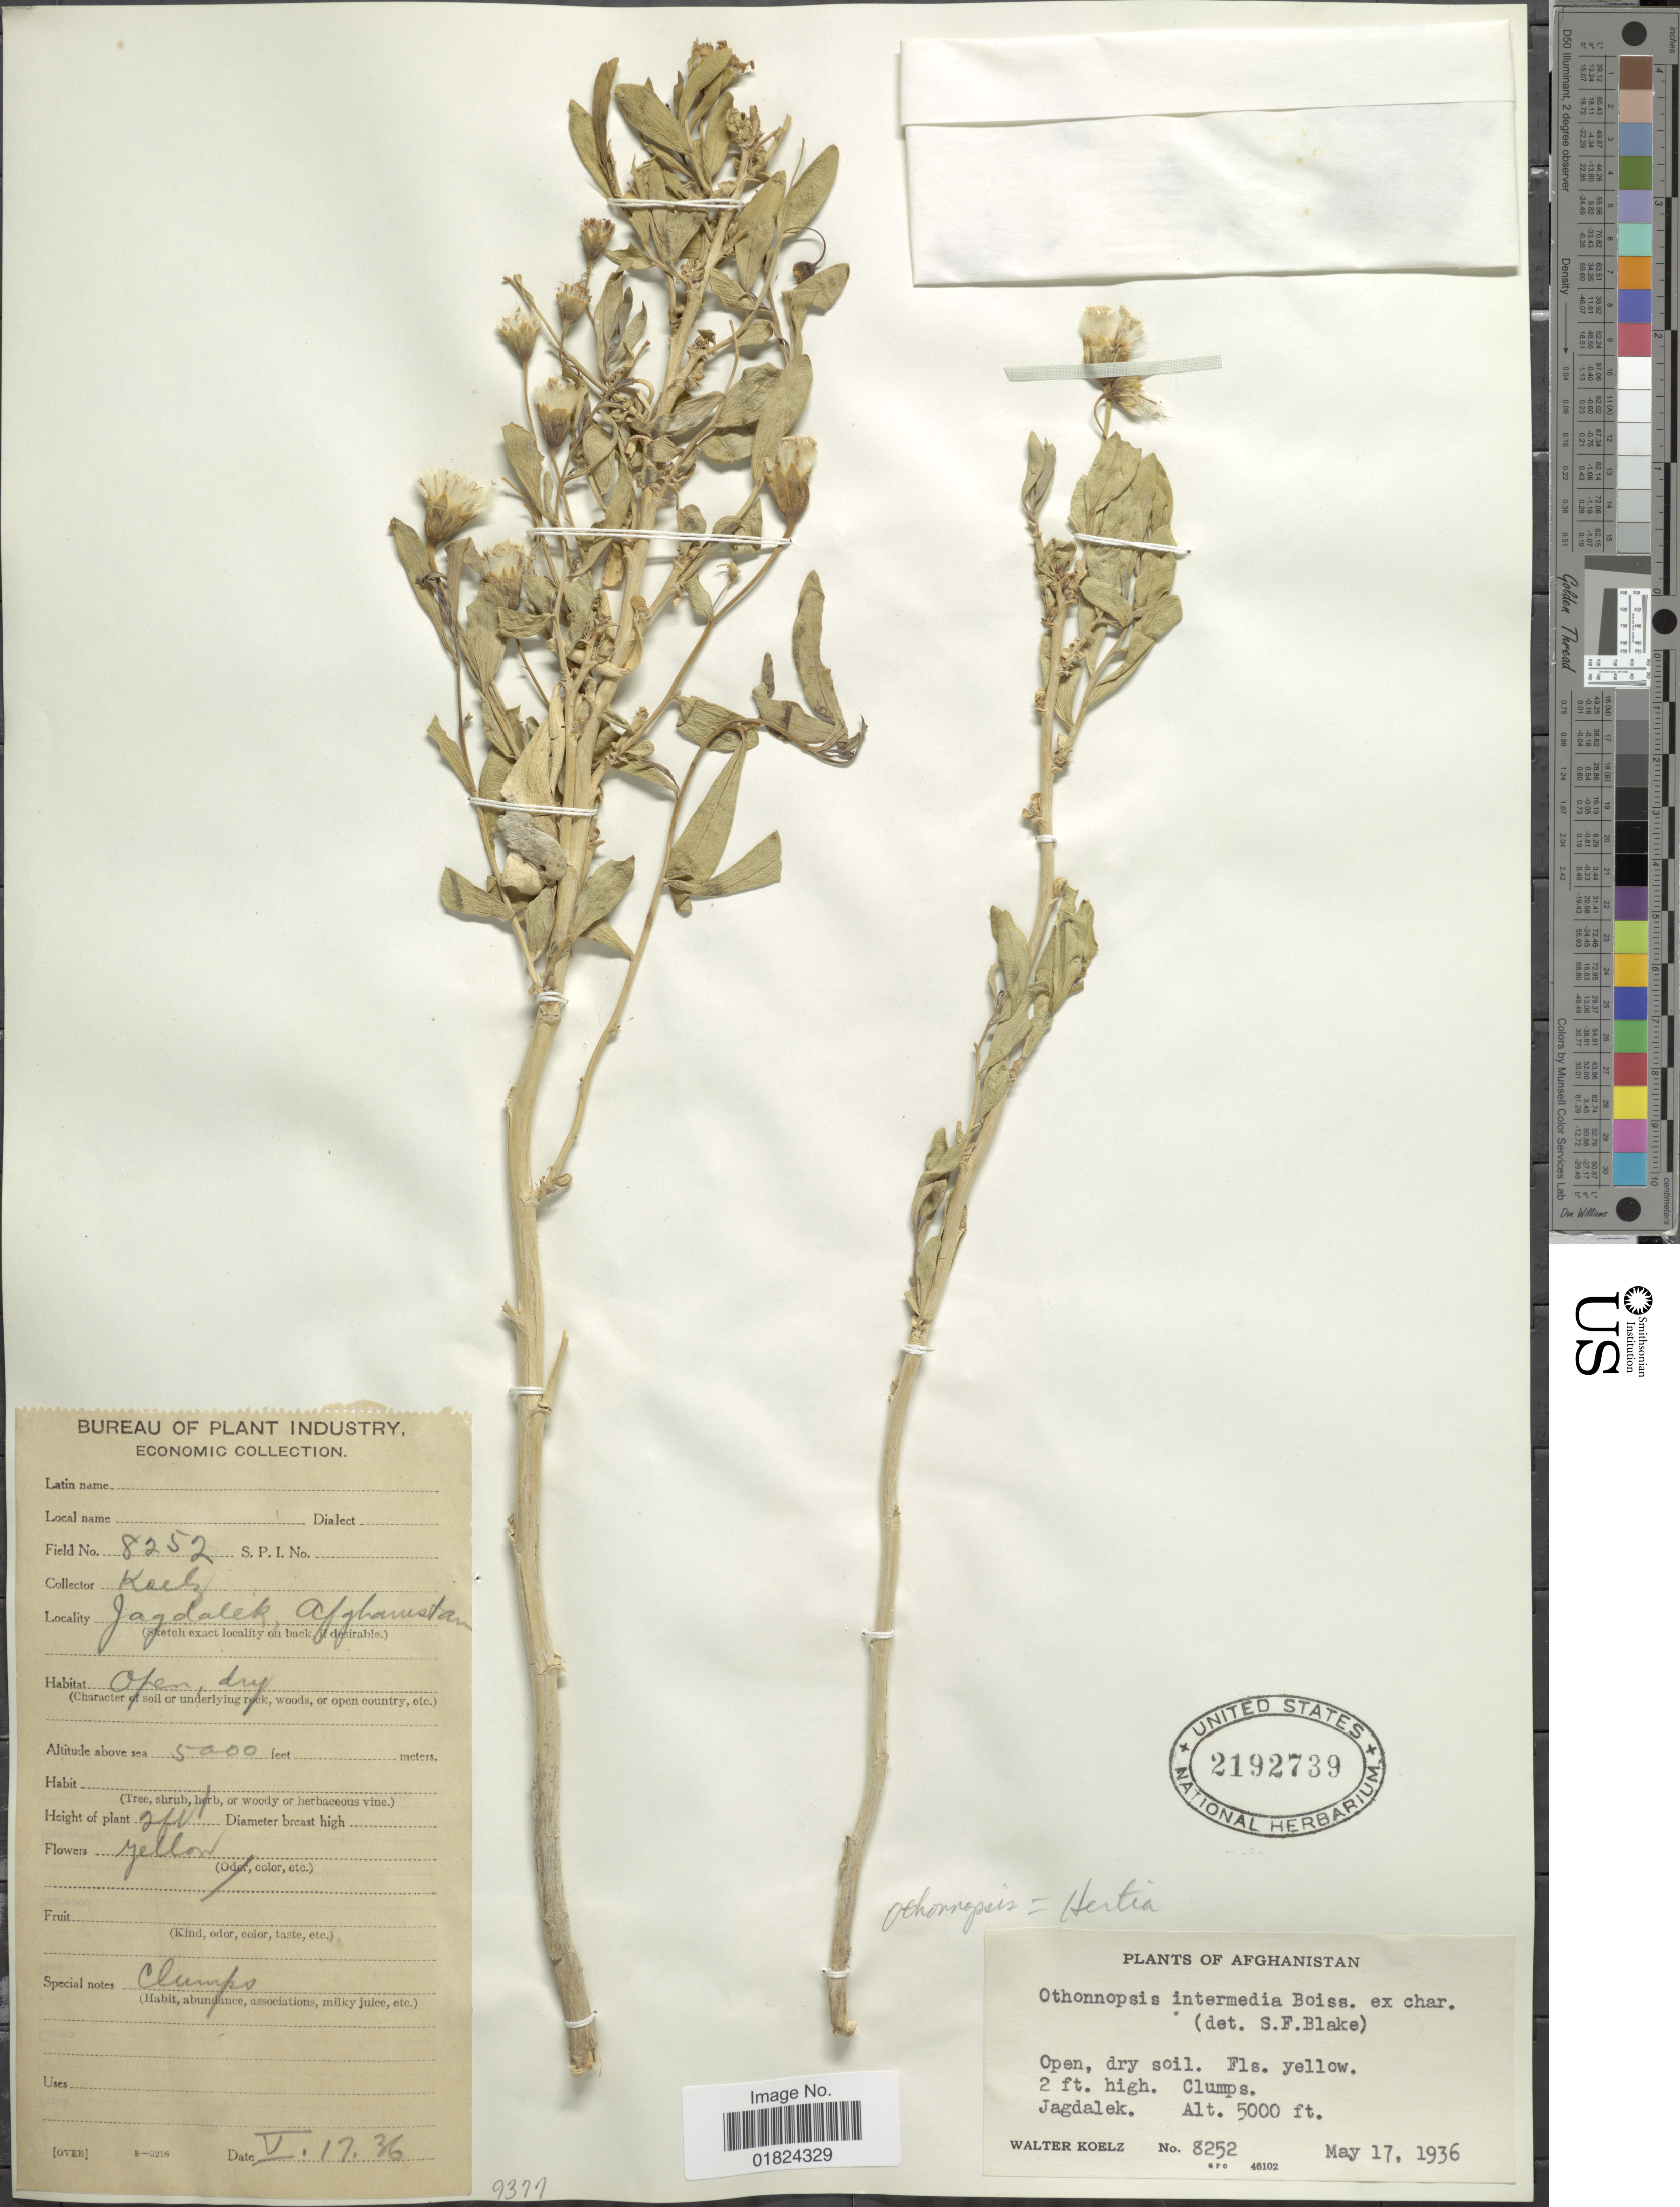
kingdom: Plantae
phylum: Tracheophyta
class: Magnoliopsida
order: Asterales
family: Asteraceae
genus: Hertia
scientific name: Hertia intermedia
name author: (Boiss.) Kuntze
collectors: W. N. Koelz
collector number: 8252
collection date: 1936-05-17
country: Afghanistan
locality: Jagdalek.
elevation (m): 1524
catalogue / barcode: US 2192739